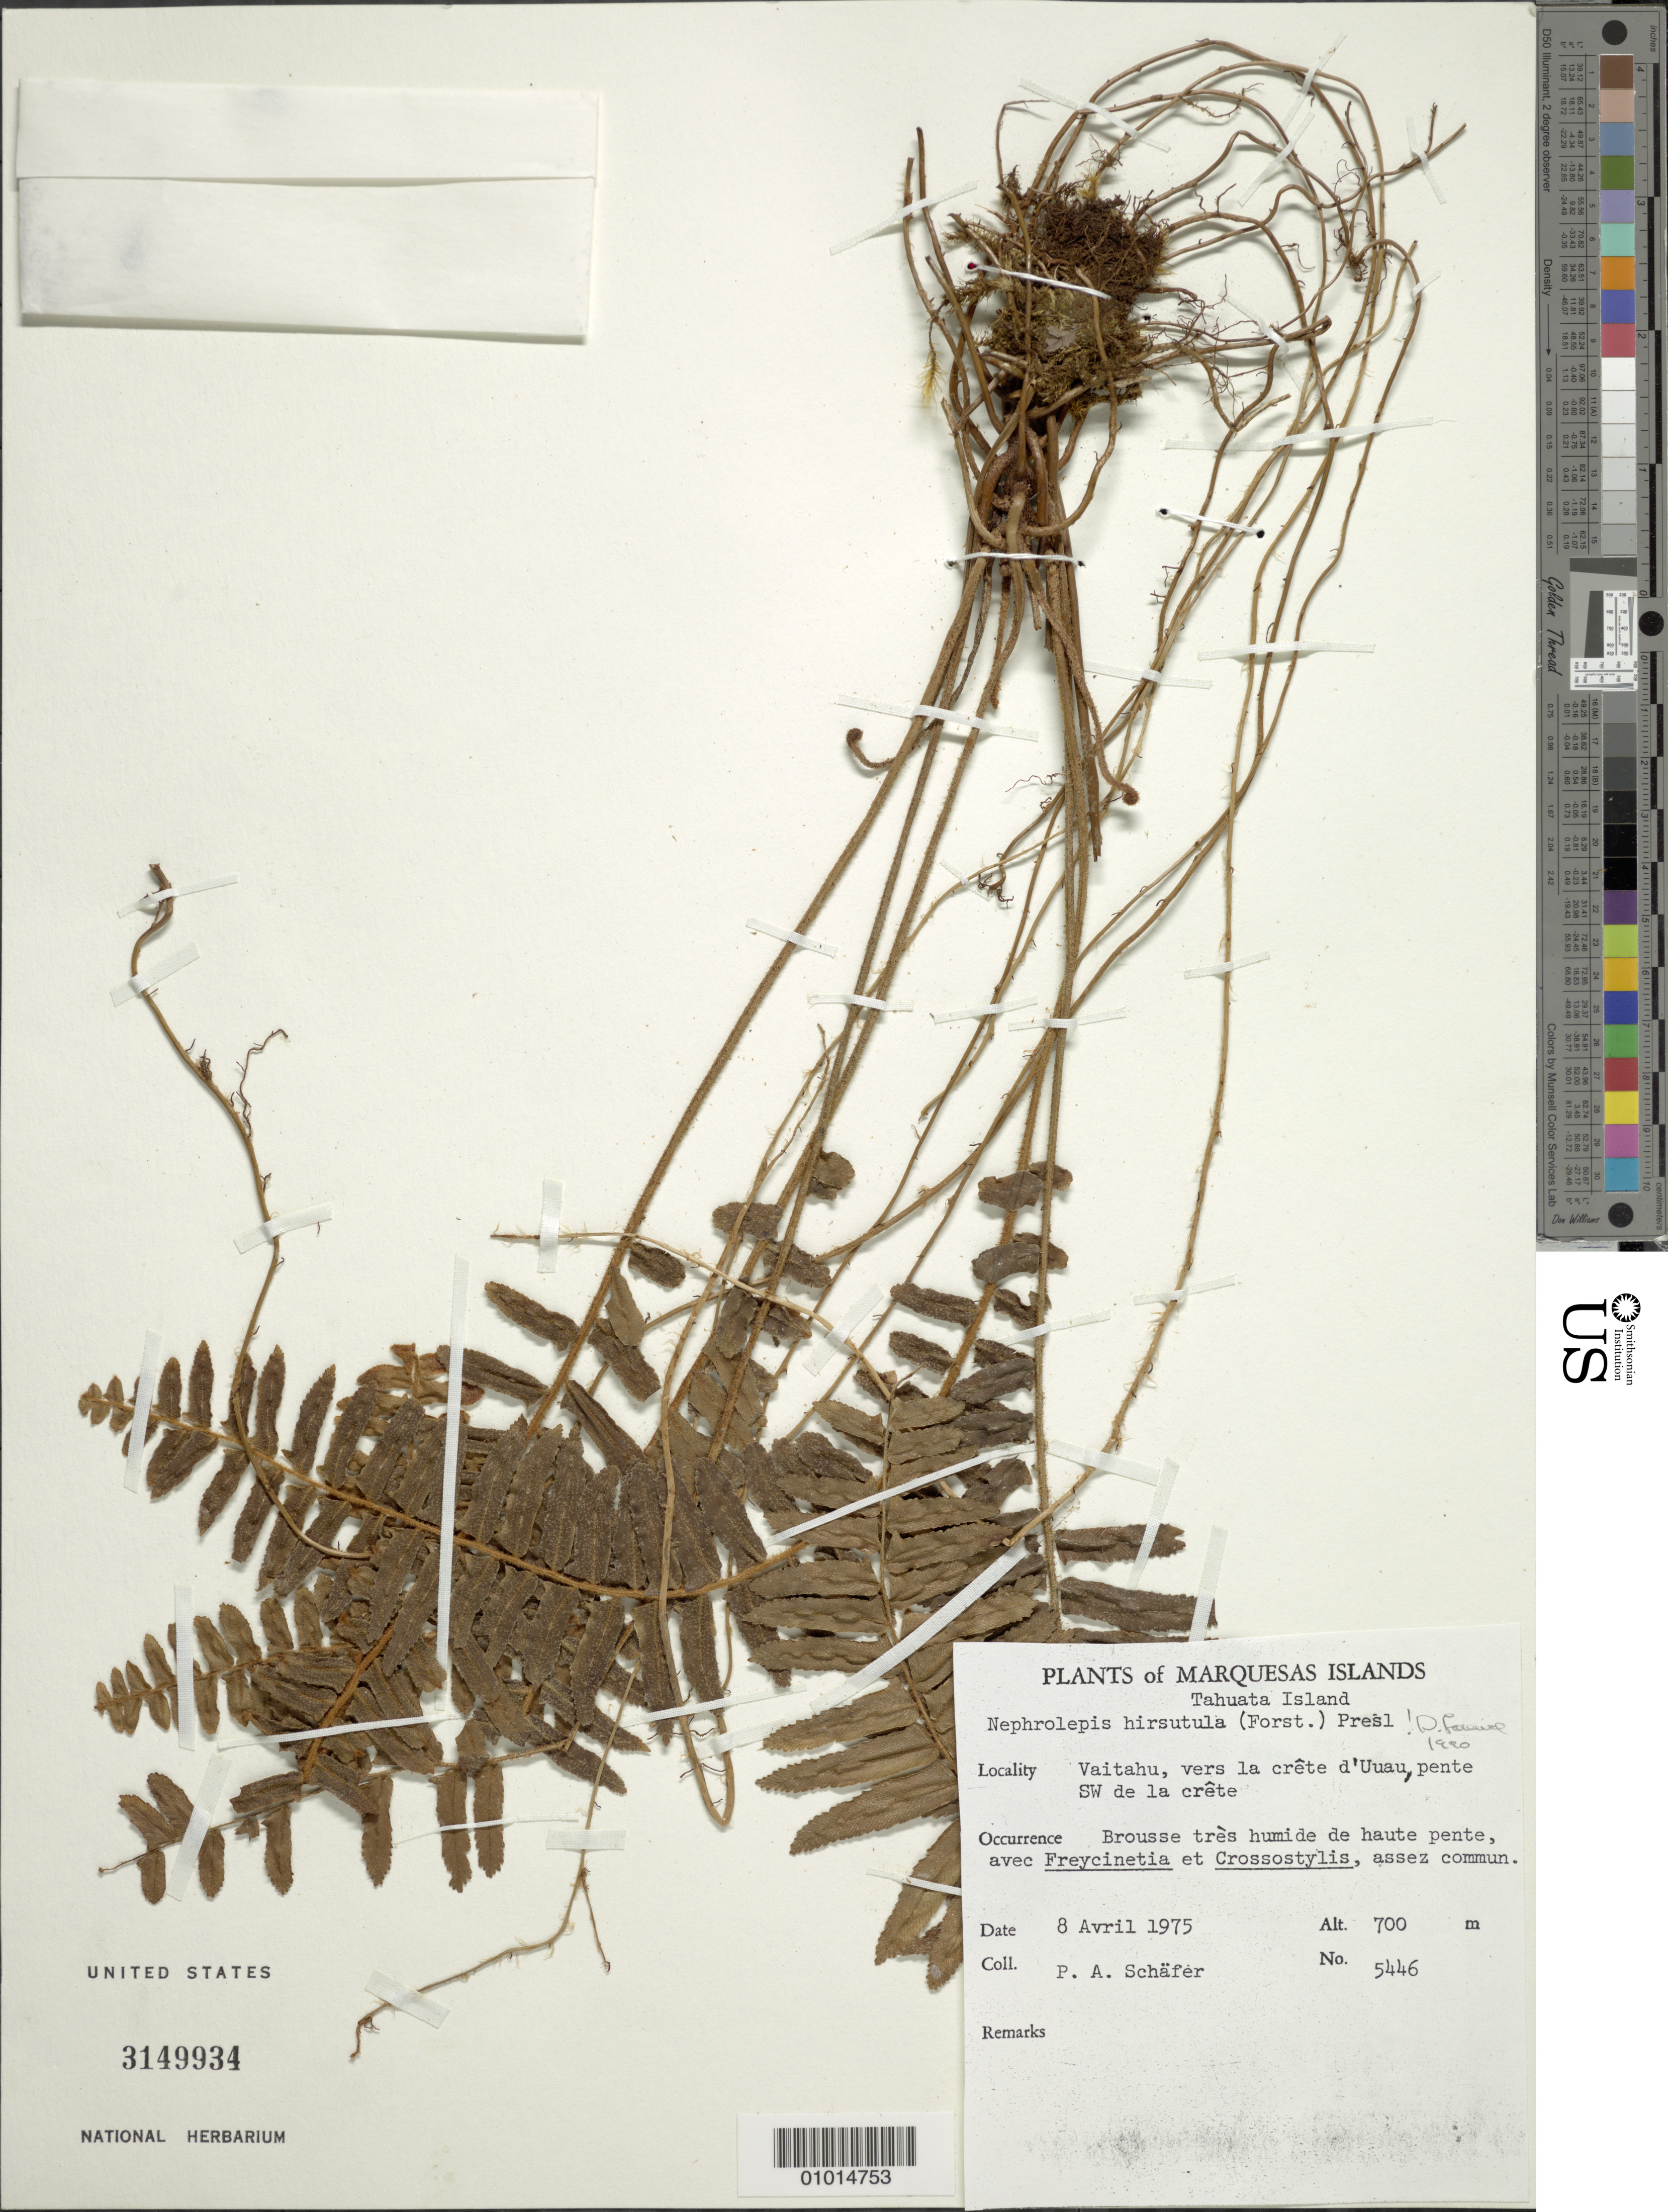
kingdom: Plantae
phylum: Tracheophyta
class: Polypodiopsida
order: Polypodiales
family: Nephrolepidaceae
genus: Nephrolepis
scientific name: Nephrolepis hirsutula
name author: (G. Forst.) C. Presl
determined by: Lorence, David H., (PTBG), National Tropical Botanical Garden (UNITED STATES)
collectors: P. A. Schäfer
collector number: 5446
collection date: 1975-04-08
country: French Polynesia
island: Tahuata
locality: Vaitahu, vers la crête d'Uuau, pente SW de la crête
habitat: Brousse très humide de haute pente, avec Freycinetia et Crossostlylis; assez commun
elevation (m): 700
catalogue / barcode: US 3149934